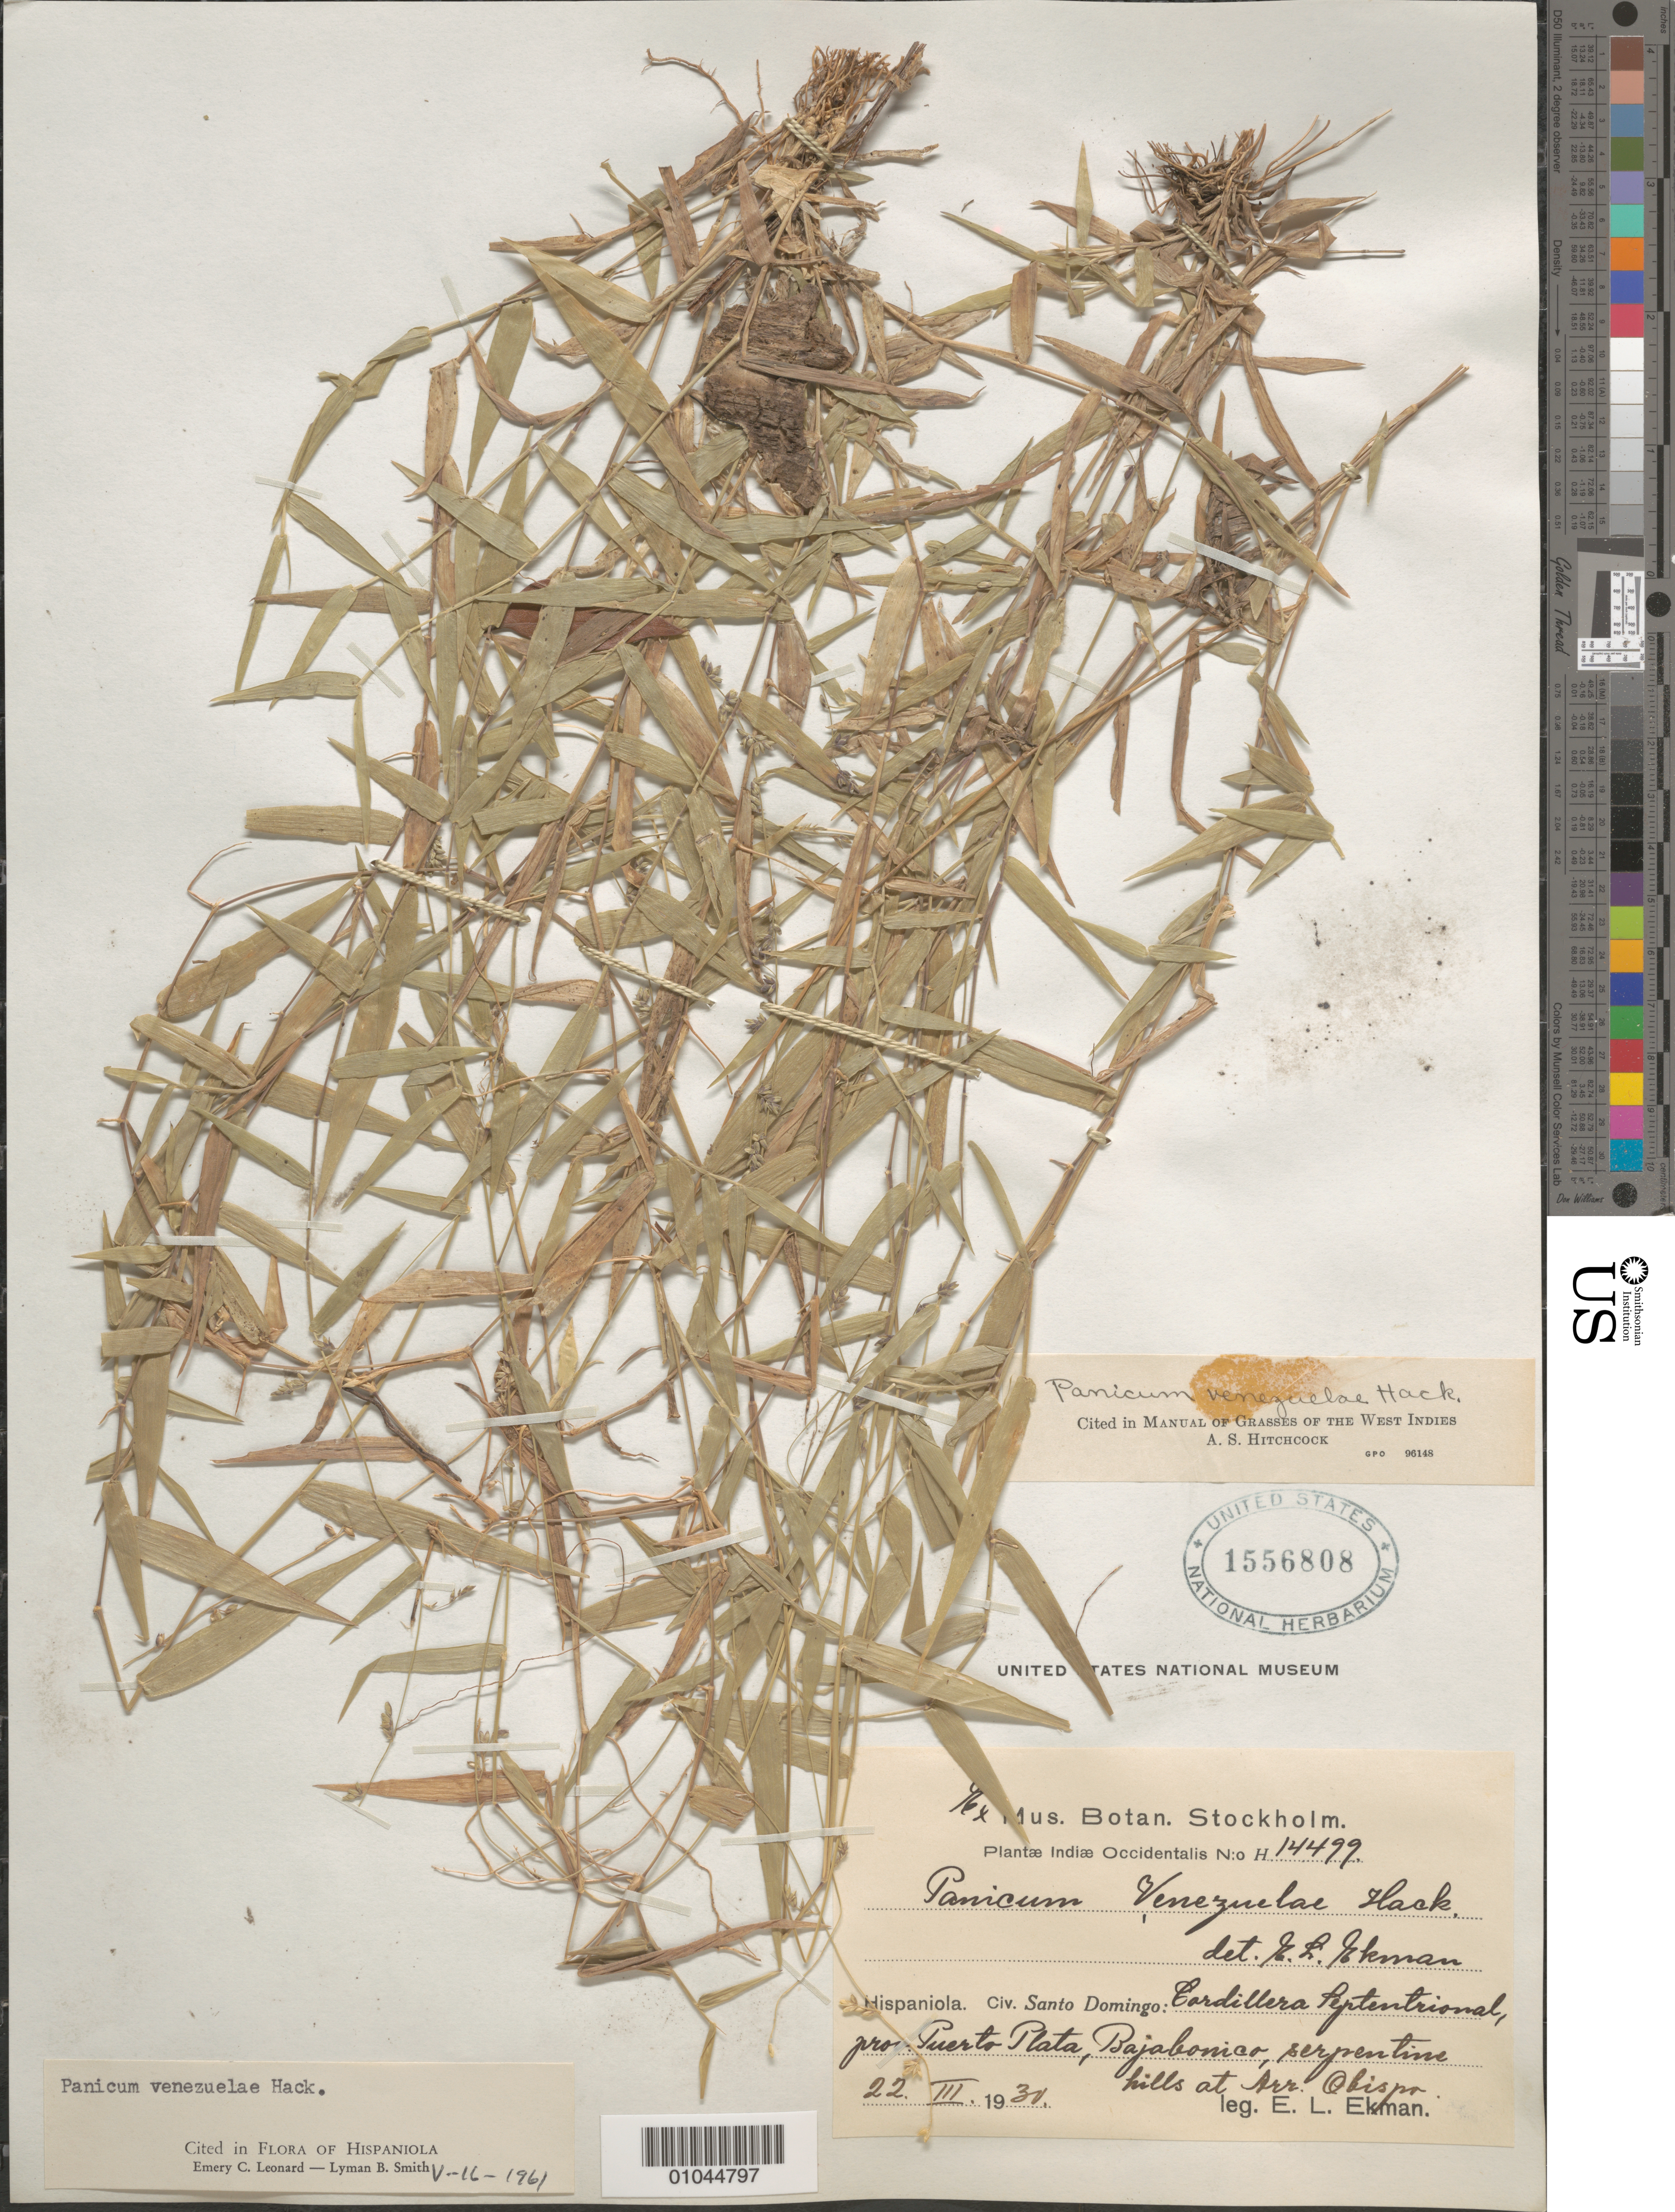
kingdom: Plantae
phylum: Tracheophyta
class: Liliopsida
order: Poales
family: Poaceae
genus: Panicum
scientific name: Panicum venezuelae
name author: Hack.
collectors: E. L. Ekman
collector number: H 14499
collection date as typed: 22 Mar 1930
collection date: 1930-03-22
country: Dominican Republic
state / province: Puerto Plata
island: Hispaniola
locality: Cordillera Septentrional, Bajabonico, Arr. Obispo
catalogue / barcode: US 1556808